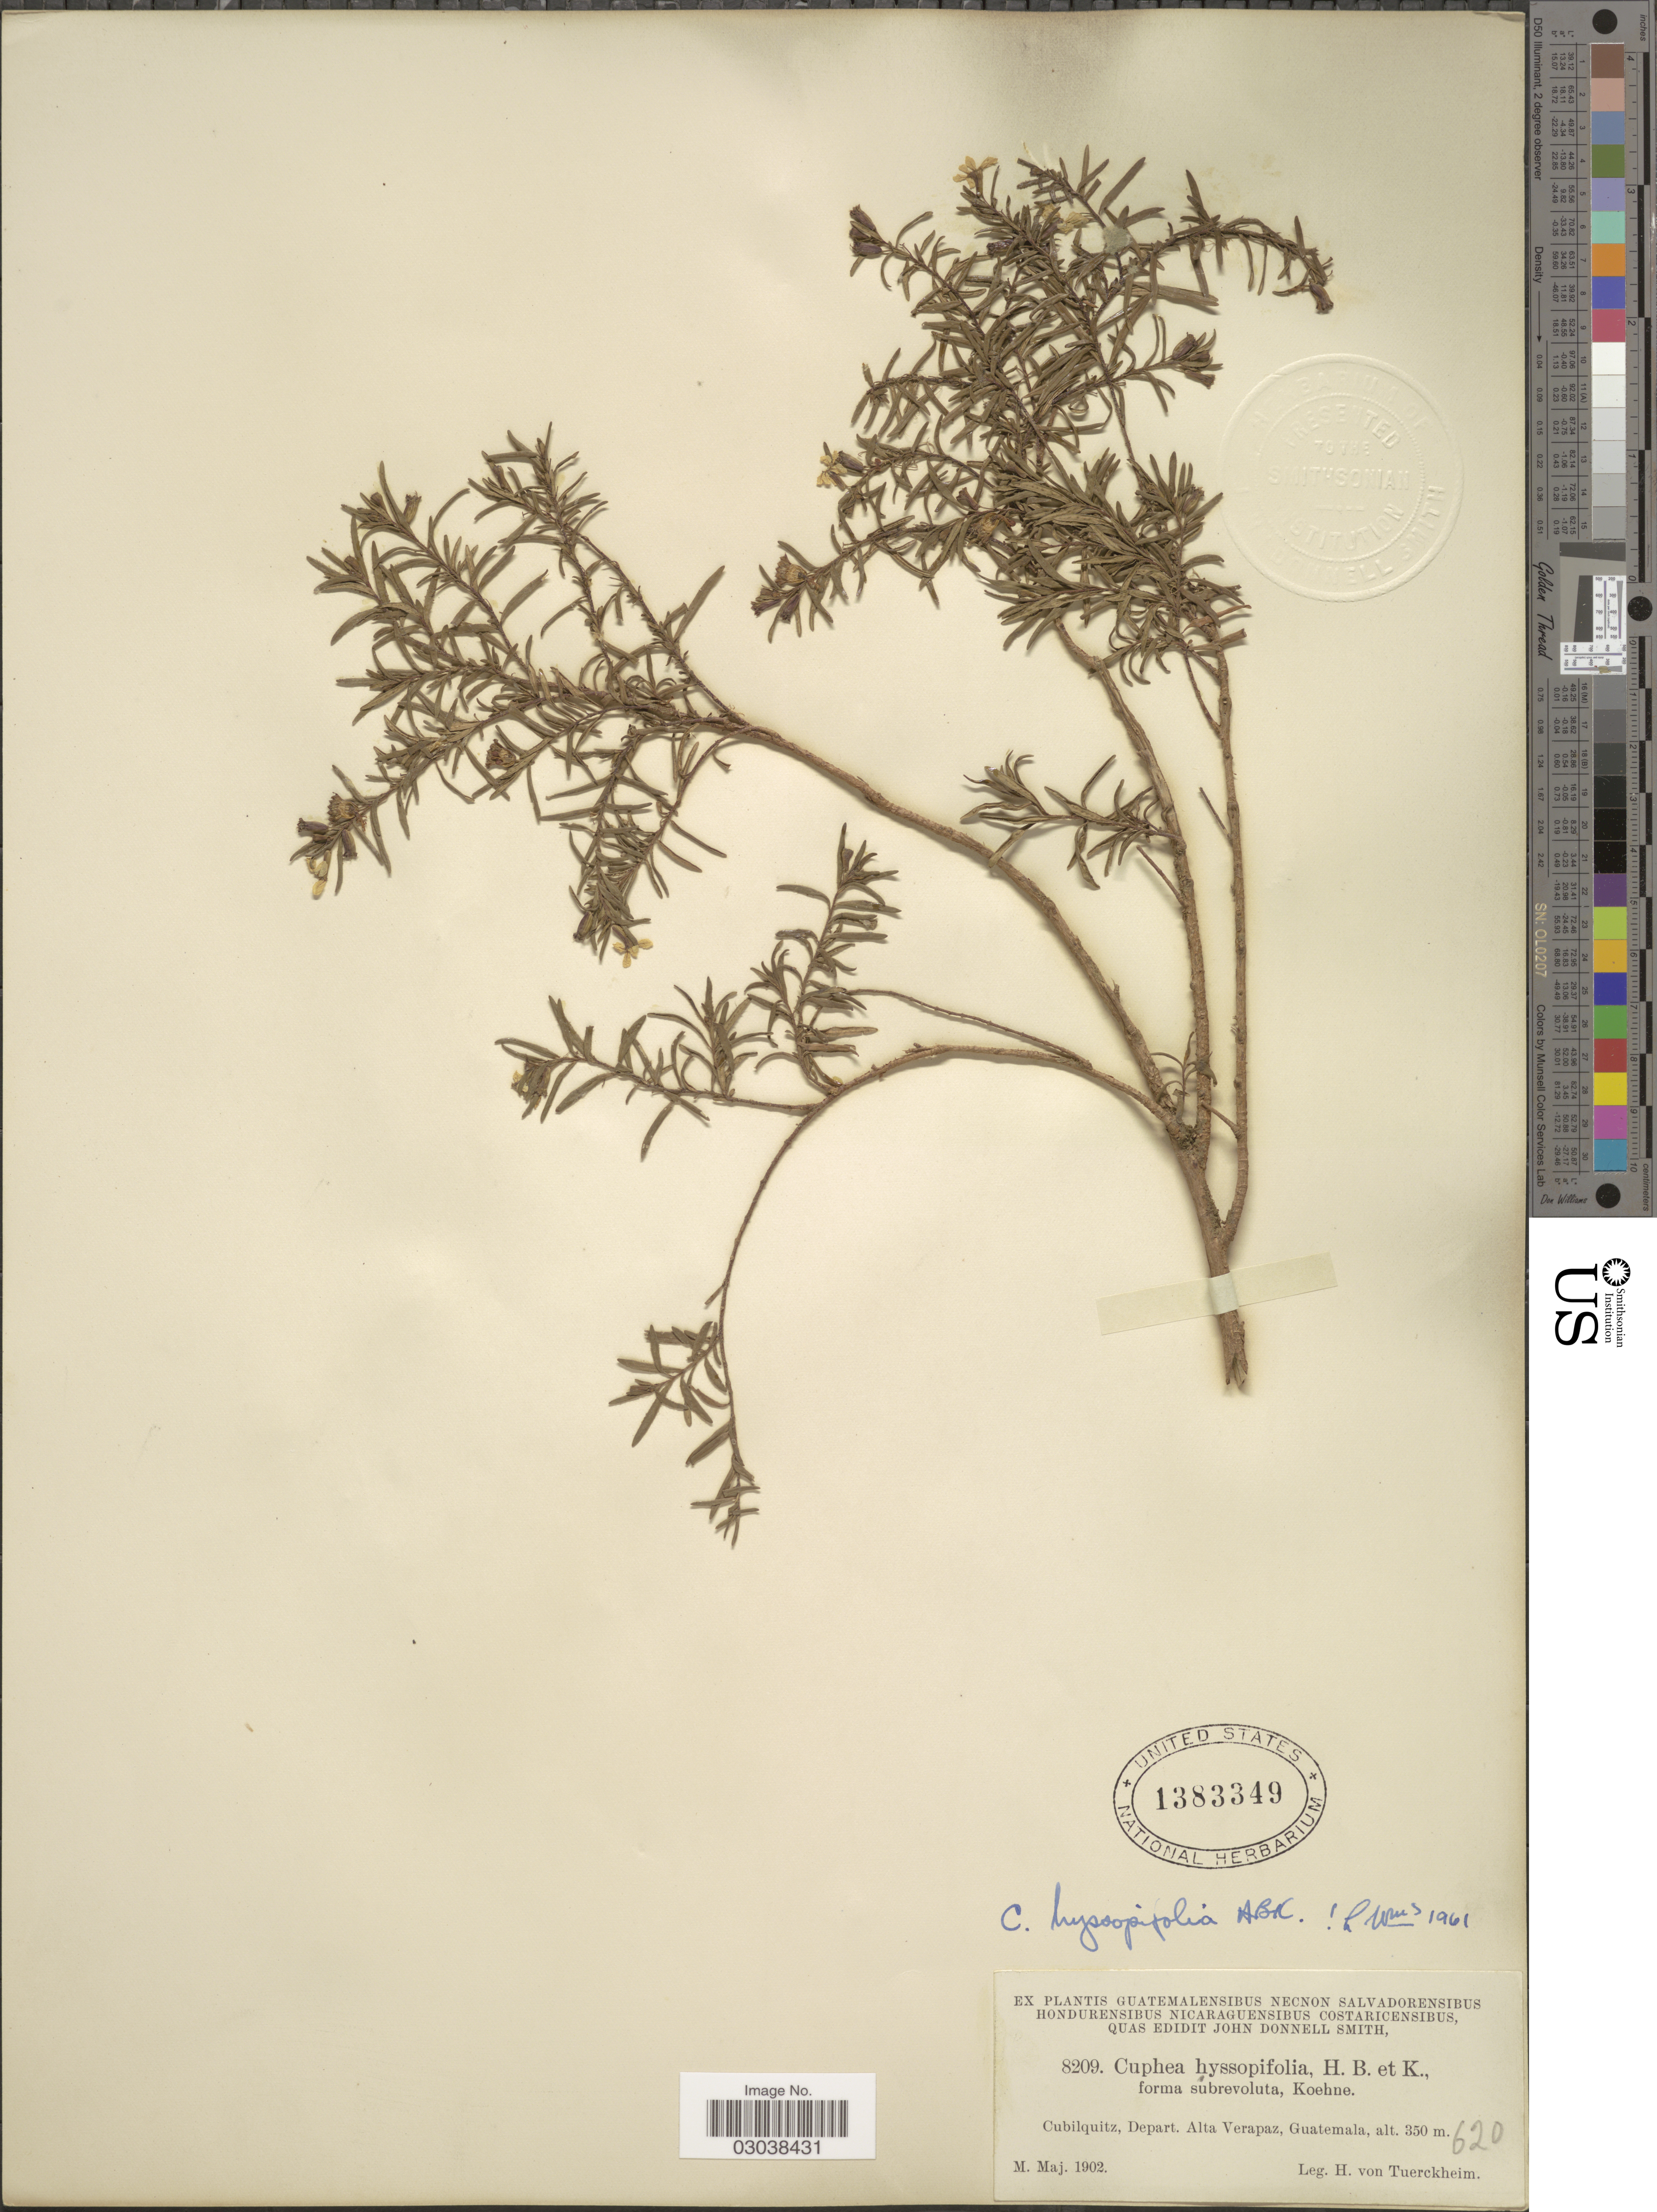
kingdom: Plantae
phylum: Tracheophyta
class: Magnoliopsida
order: Myrtales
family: Lythraceae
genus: Cuphea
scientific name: Cuphea hyssopifolia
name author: Kunth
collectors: H. von Türckheim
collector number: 8209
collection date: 1902-05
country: Guatemala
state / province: Alta Verapaz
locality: Cubilquitz, Depart. Alta Verapaz.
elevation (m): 350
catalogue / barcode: US 1383349